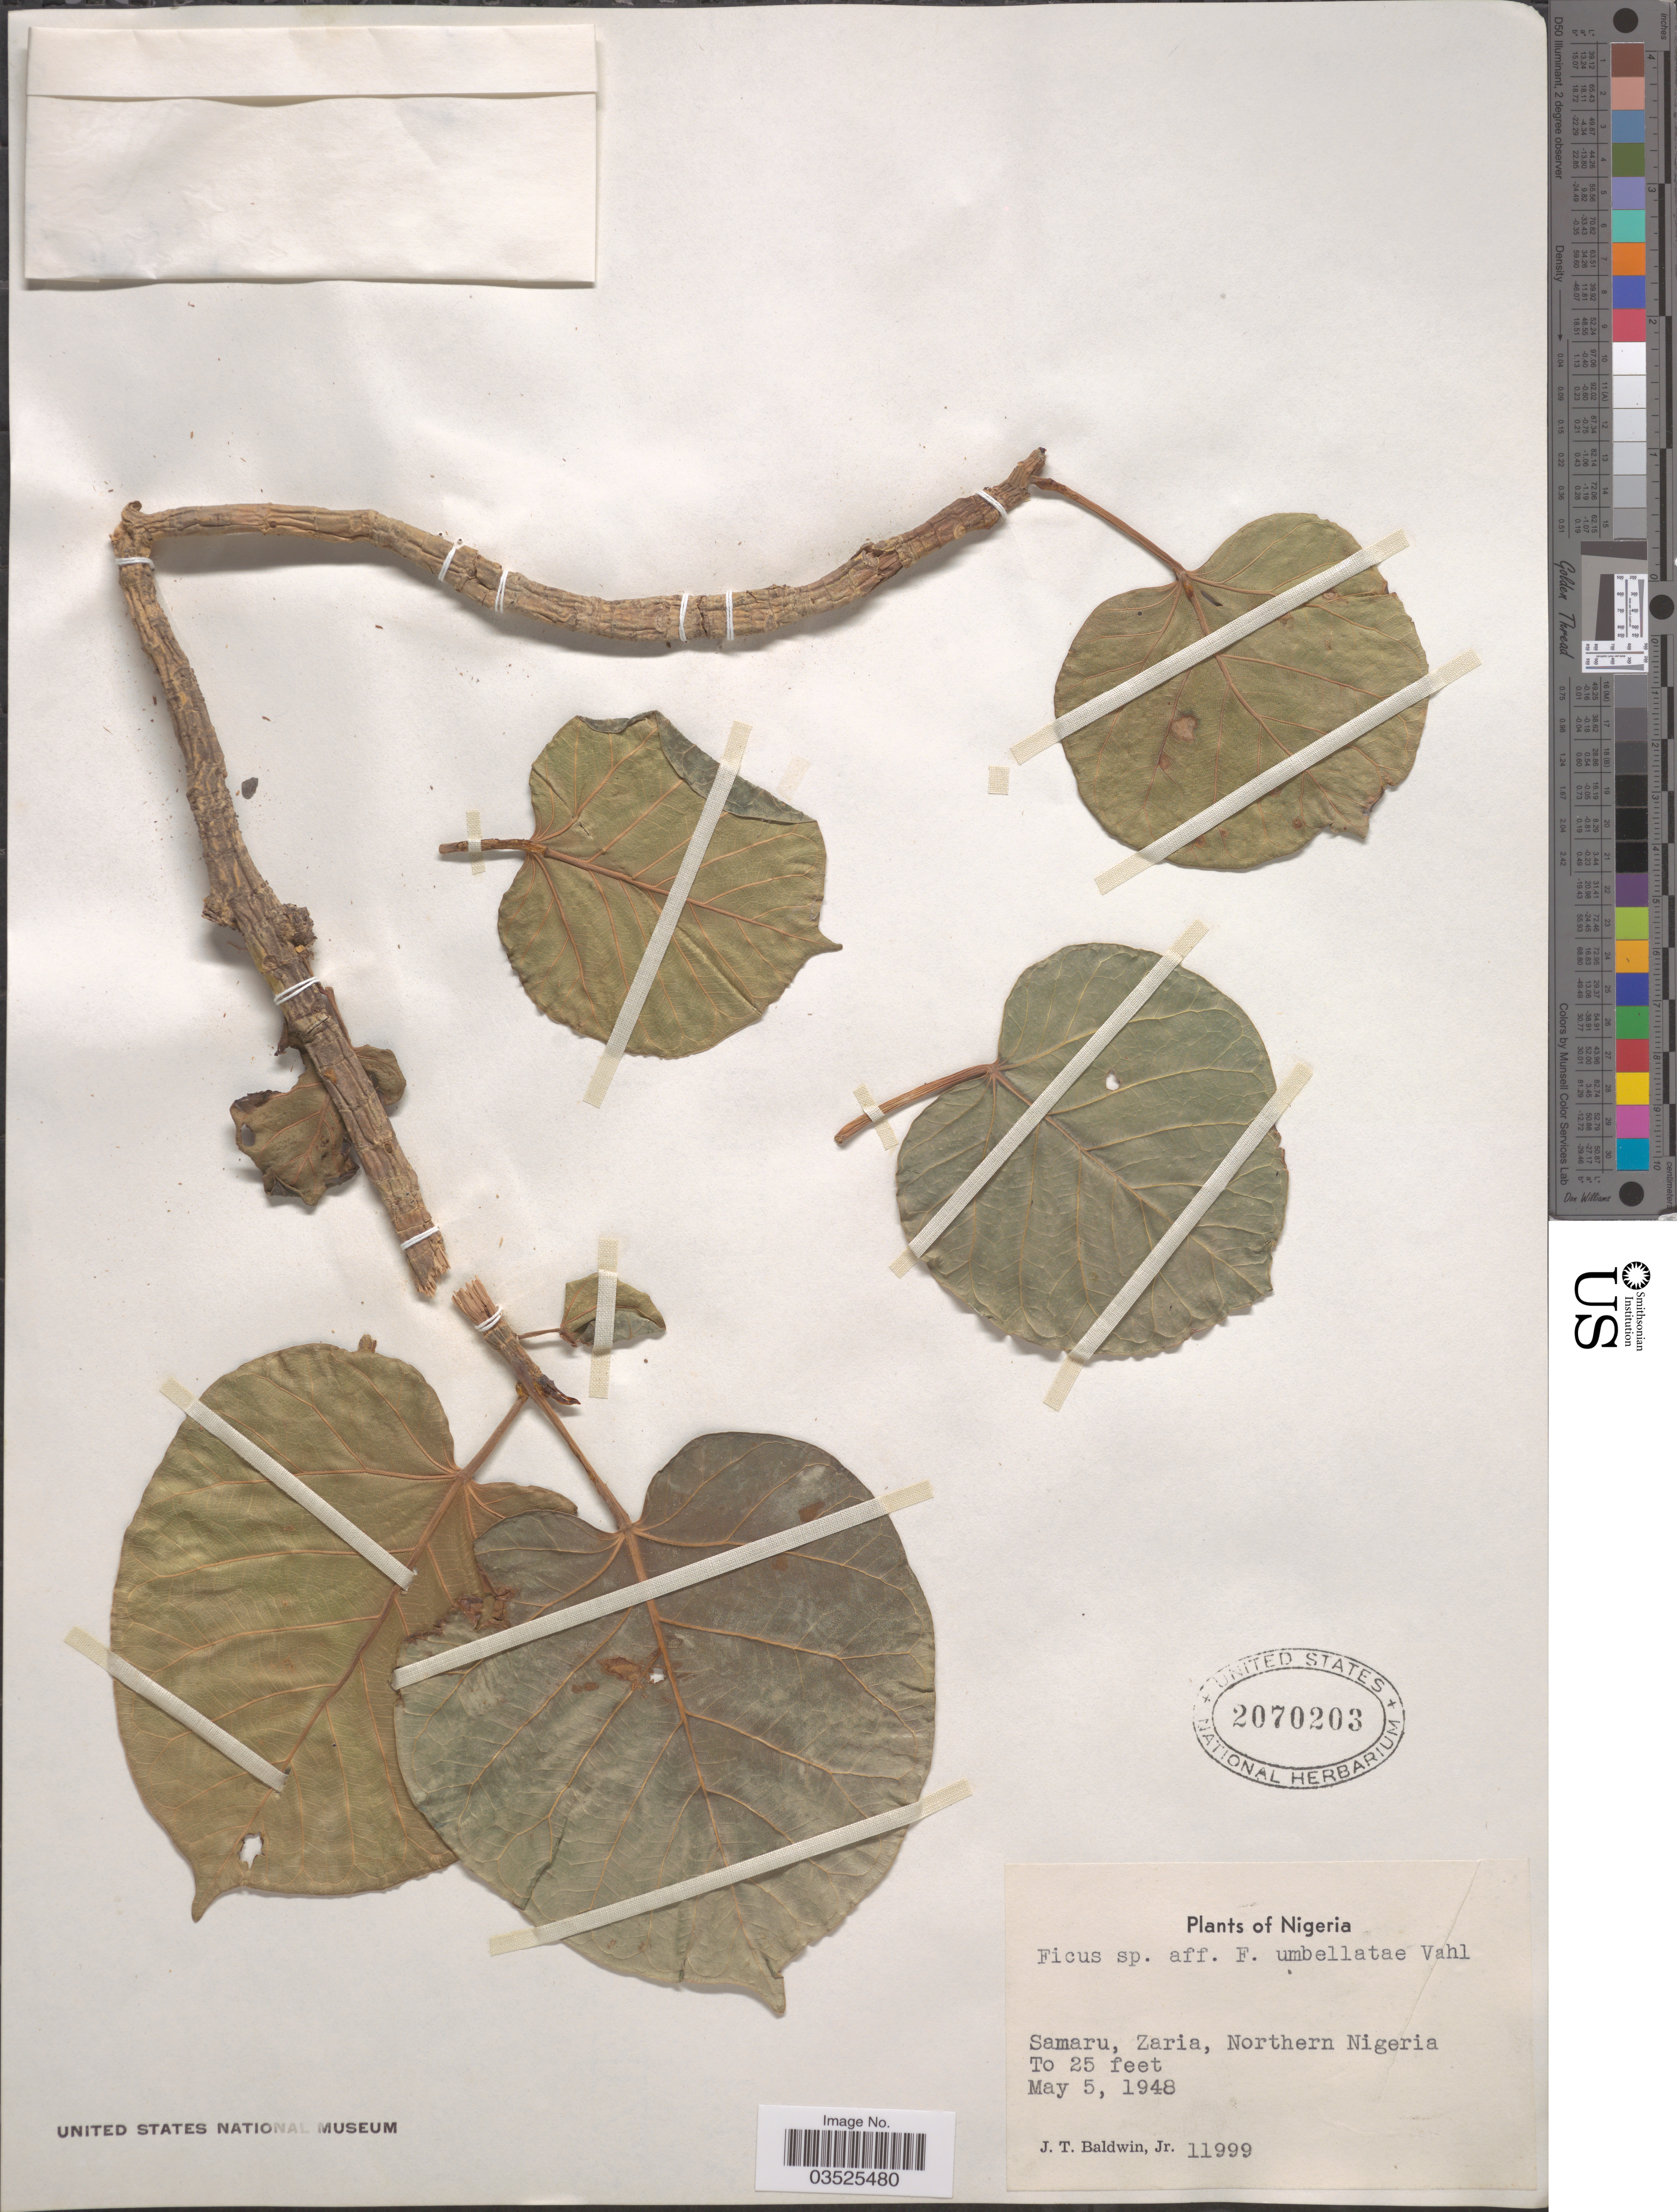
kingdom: Plantae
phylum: Tracheophyta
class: Magnoliopsida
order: Rosales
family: Moraceae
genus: Ficus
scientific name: Ficus umbellata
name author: Vahl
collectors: J. T. Baldwin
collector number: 11999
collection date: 1948-05-05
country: Nigeria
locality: Samaru, Zaria, Northern Nigeria.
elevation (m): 8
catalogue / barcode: US 2070203